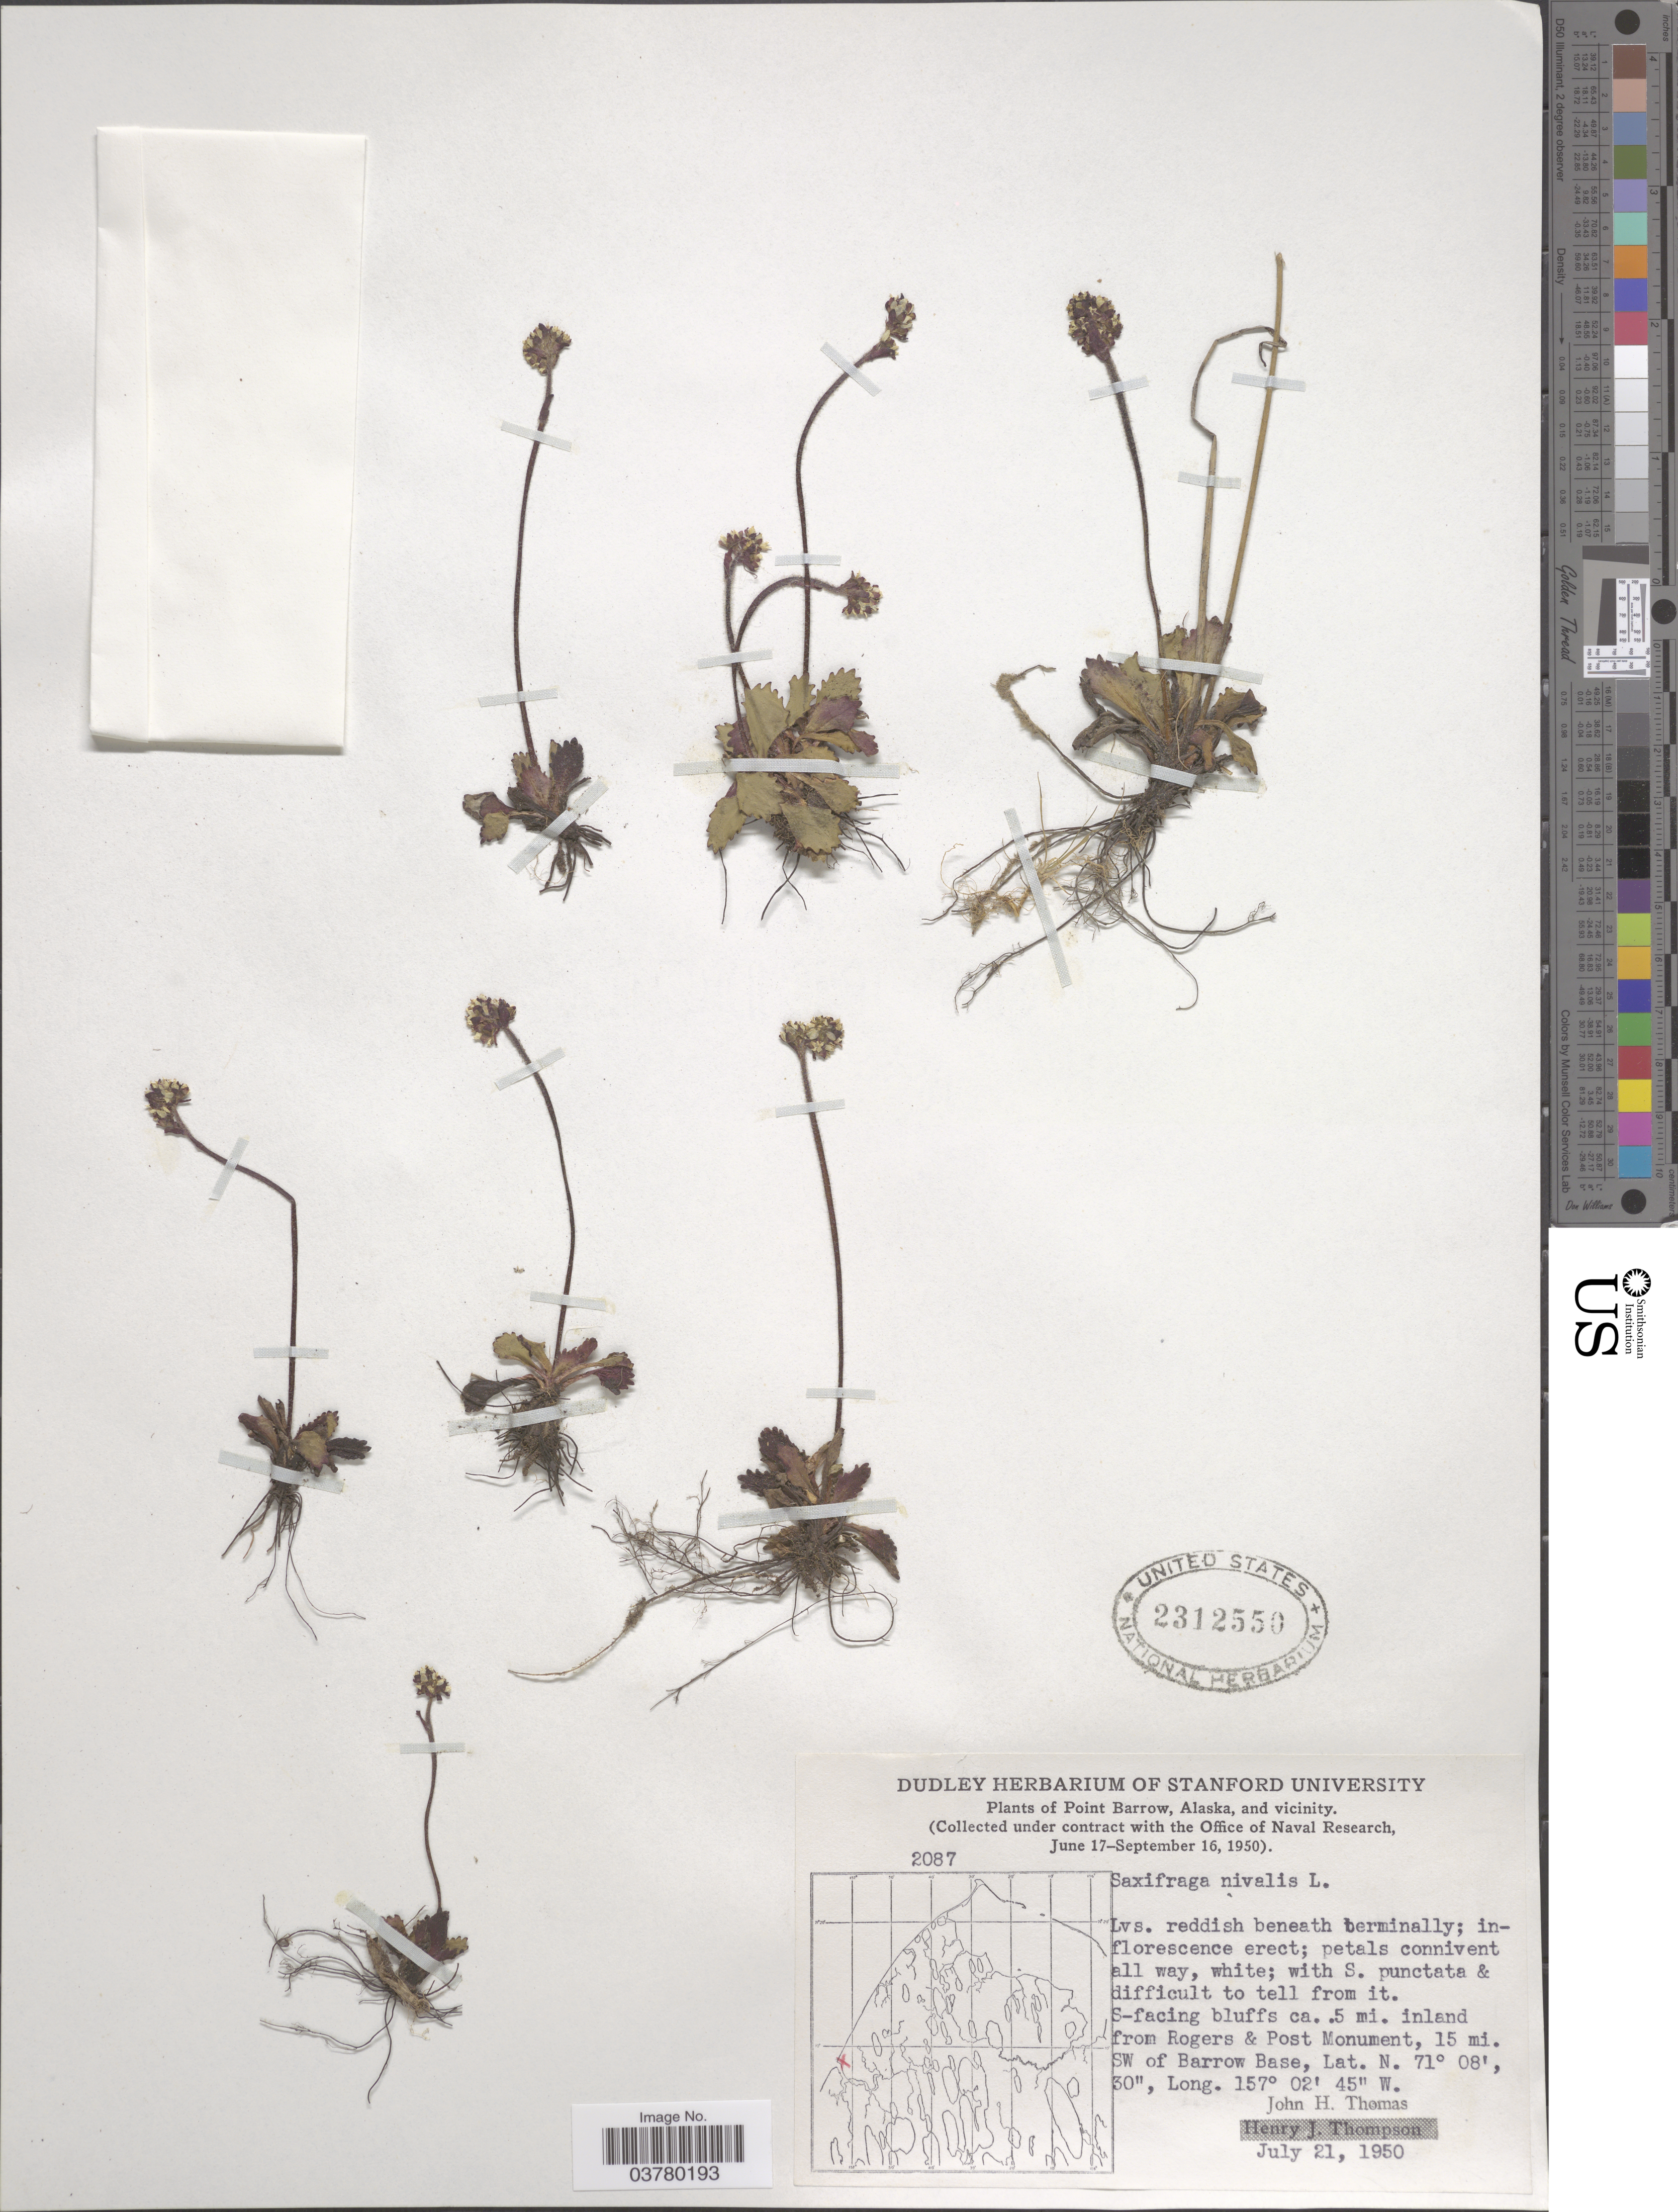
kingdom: Plantae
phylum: Tracheophyta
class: Magnoliopsida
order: Saxifragales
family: Saxifragaceae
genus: Micranthes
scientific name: Micranthes nivalis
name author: (L.) Small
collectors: J. H. Thomas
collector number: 2087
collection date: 1950-07-21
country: United States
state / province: Alaska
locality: Point Barrow, and vicinity. S-facing bluffs ca. .5 mi. inland from Rogers & Post Monument, 15 mi. SW of Barrow Base.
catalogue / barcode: US 2312550